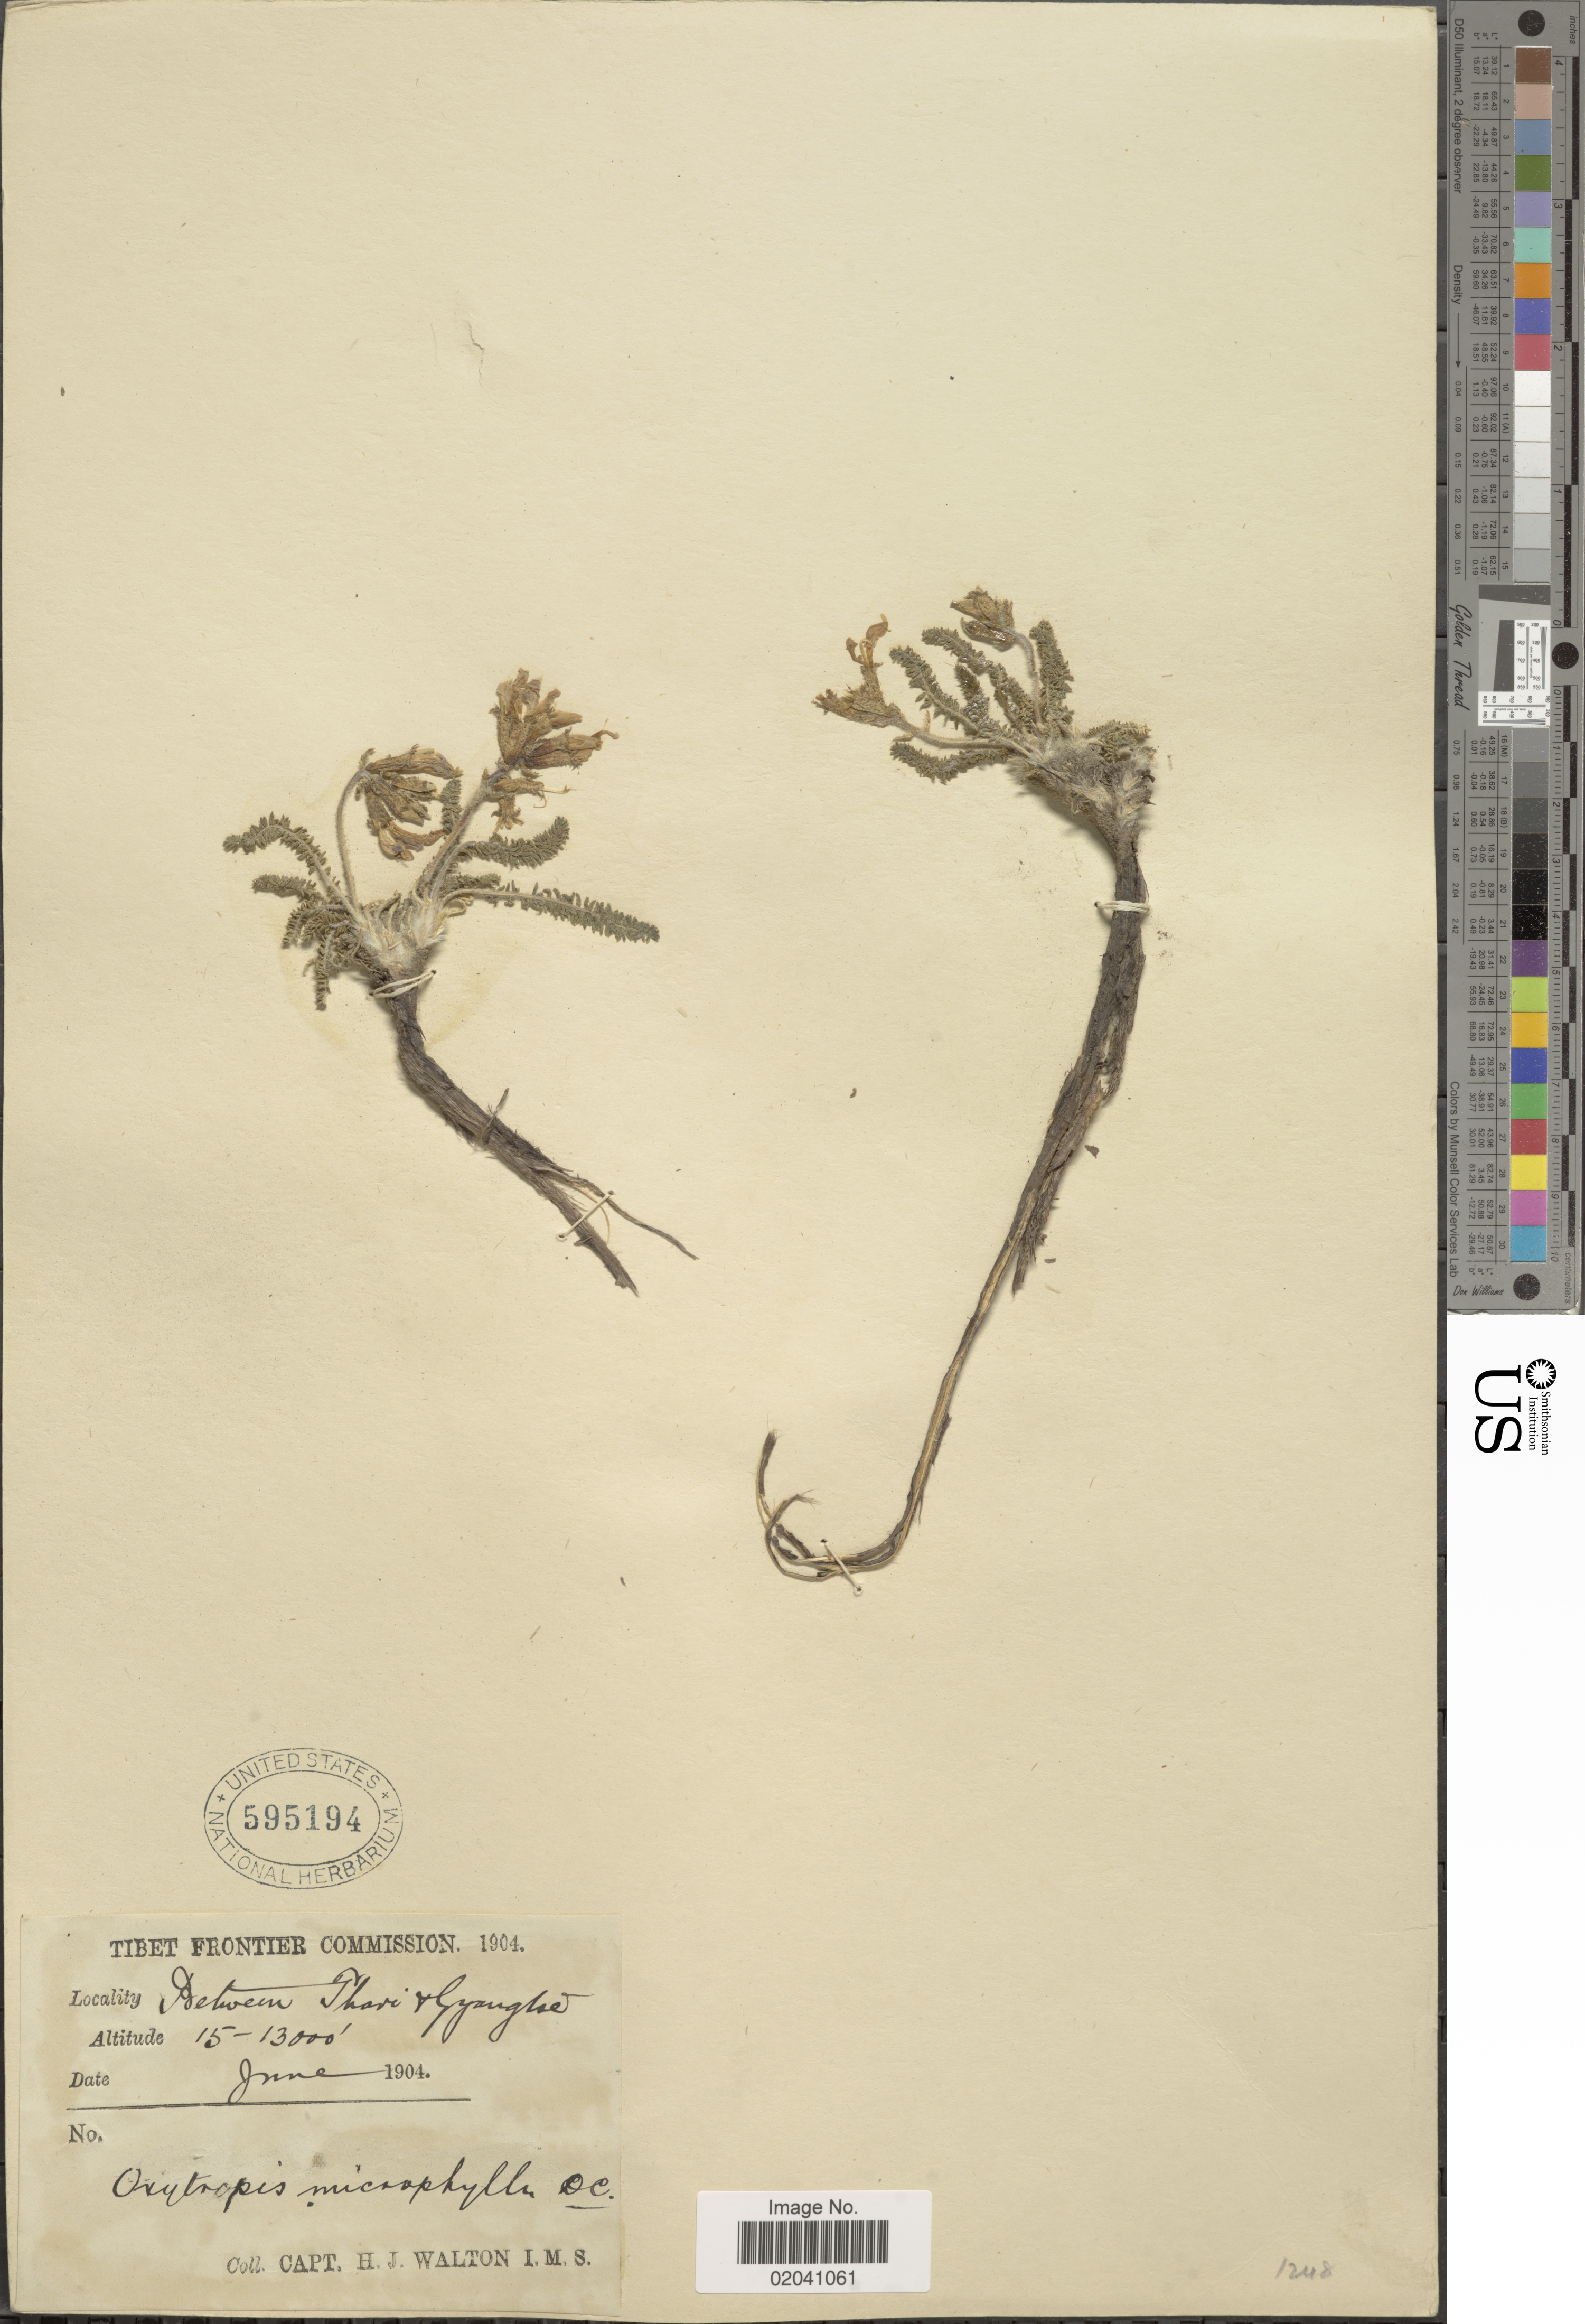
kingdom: Plantae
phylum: Tracheophyta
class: Magnoliopsida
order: Fabales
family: Fabaceae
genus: Oxytropis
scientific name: Oxytropis microphylla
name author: (Pall.) DC.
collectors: H. Walton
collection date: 1904-06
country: China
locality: Between Thari + Gyangtse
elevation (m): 3962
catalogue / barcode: US 595194